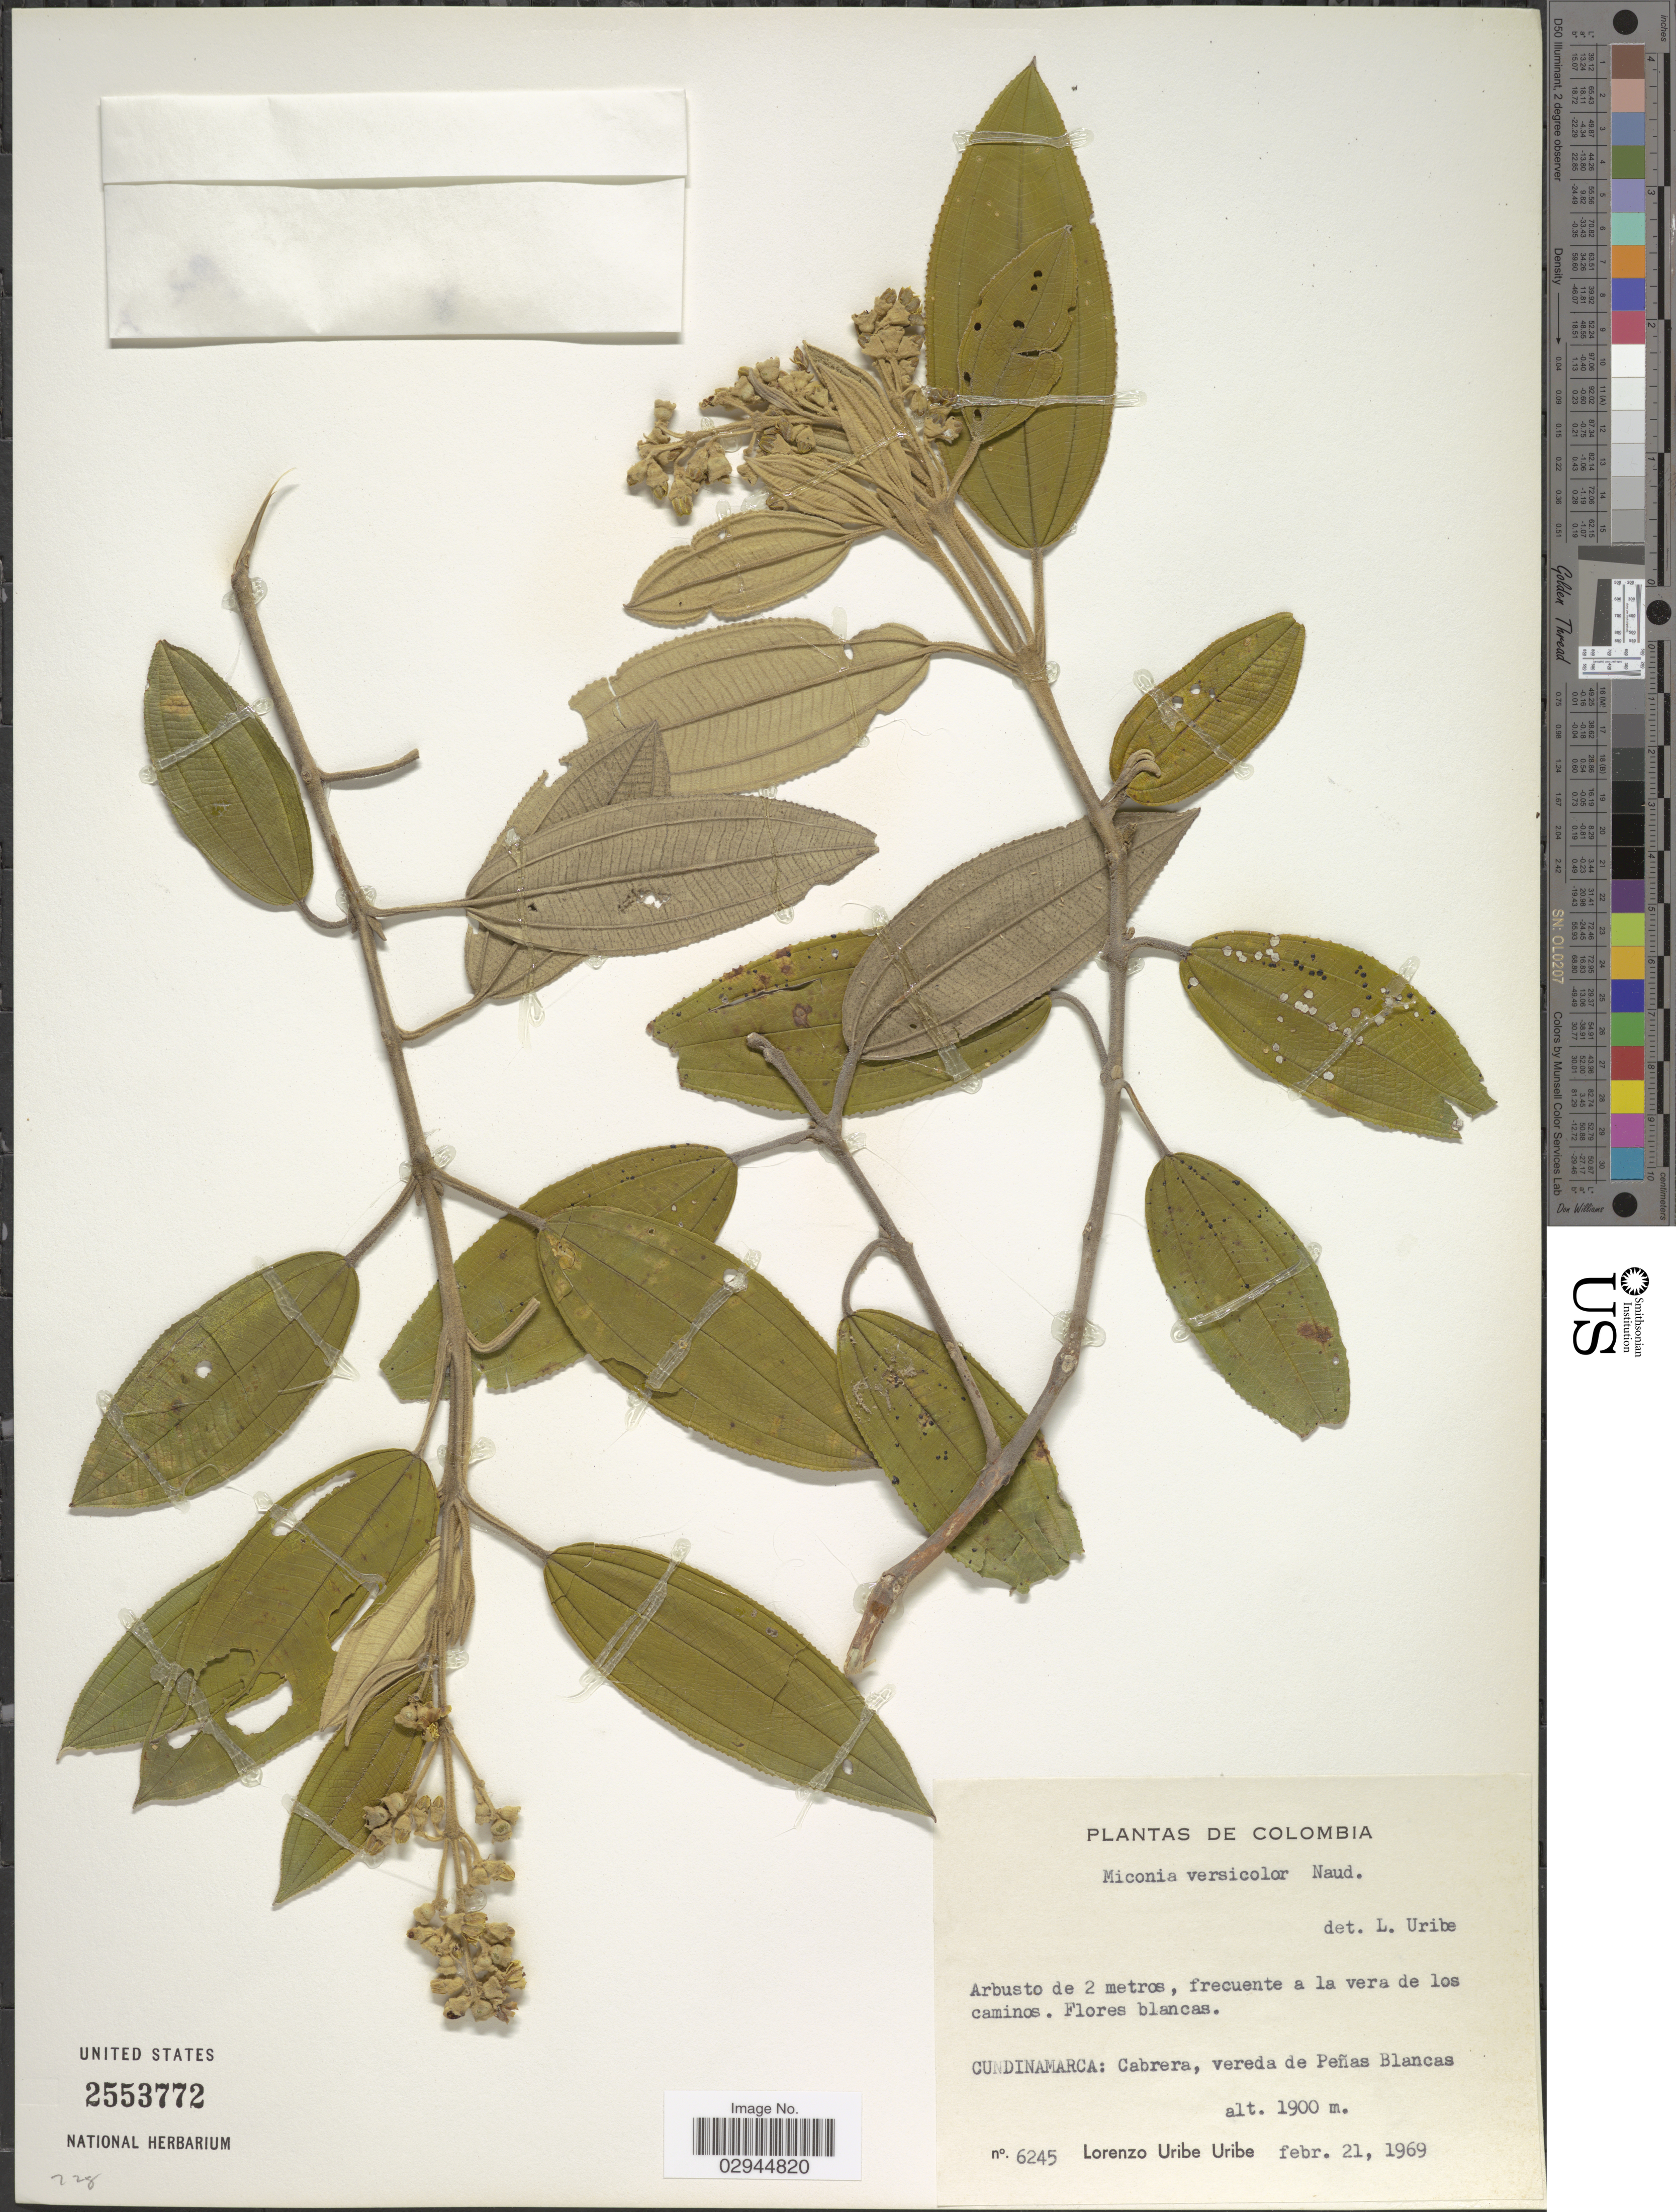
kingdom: Plantae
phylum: Tracheophyta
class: Magnoliopsida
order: Myrtales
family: Melastomataceae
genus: Miconia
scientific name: Miconia versicolor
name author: Naudin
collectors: L. Uribe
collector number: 6245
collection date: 1969-02-21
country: Colombia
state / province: Cundinamarca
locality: Cabrera, vereda de Peñas Blancas.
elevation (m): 1900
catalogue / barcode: US 2553772